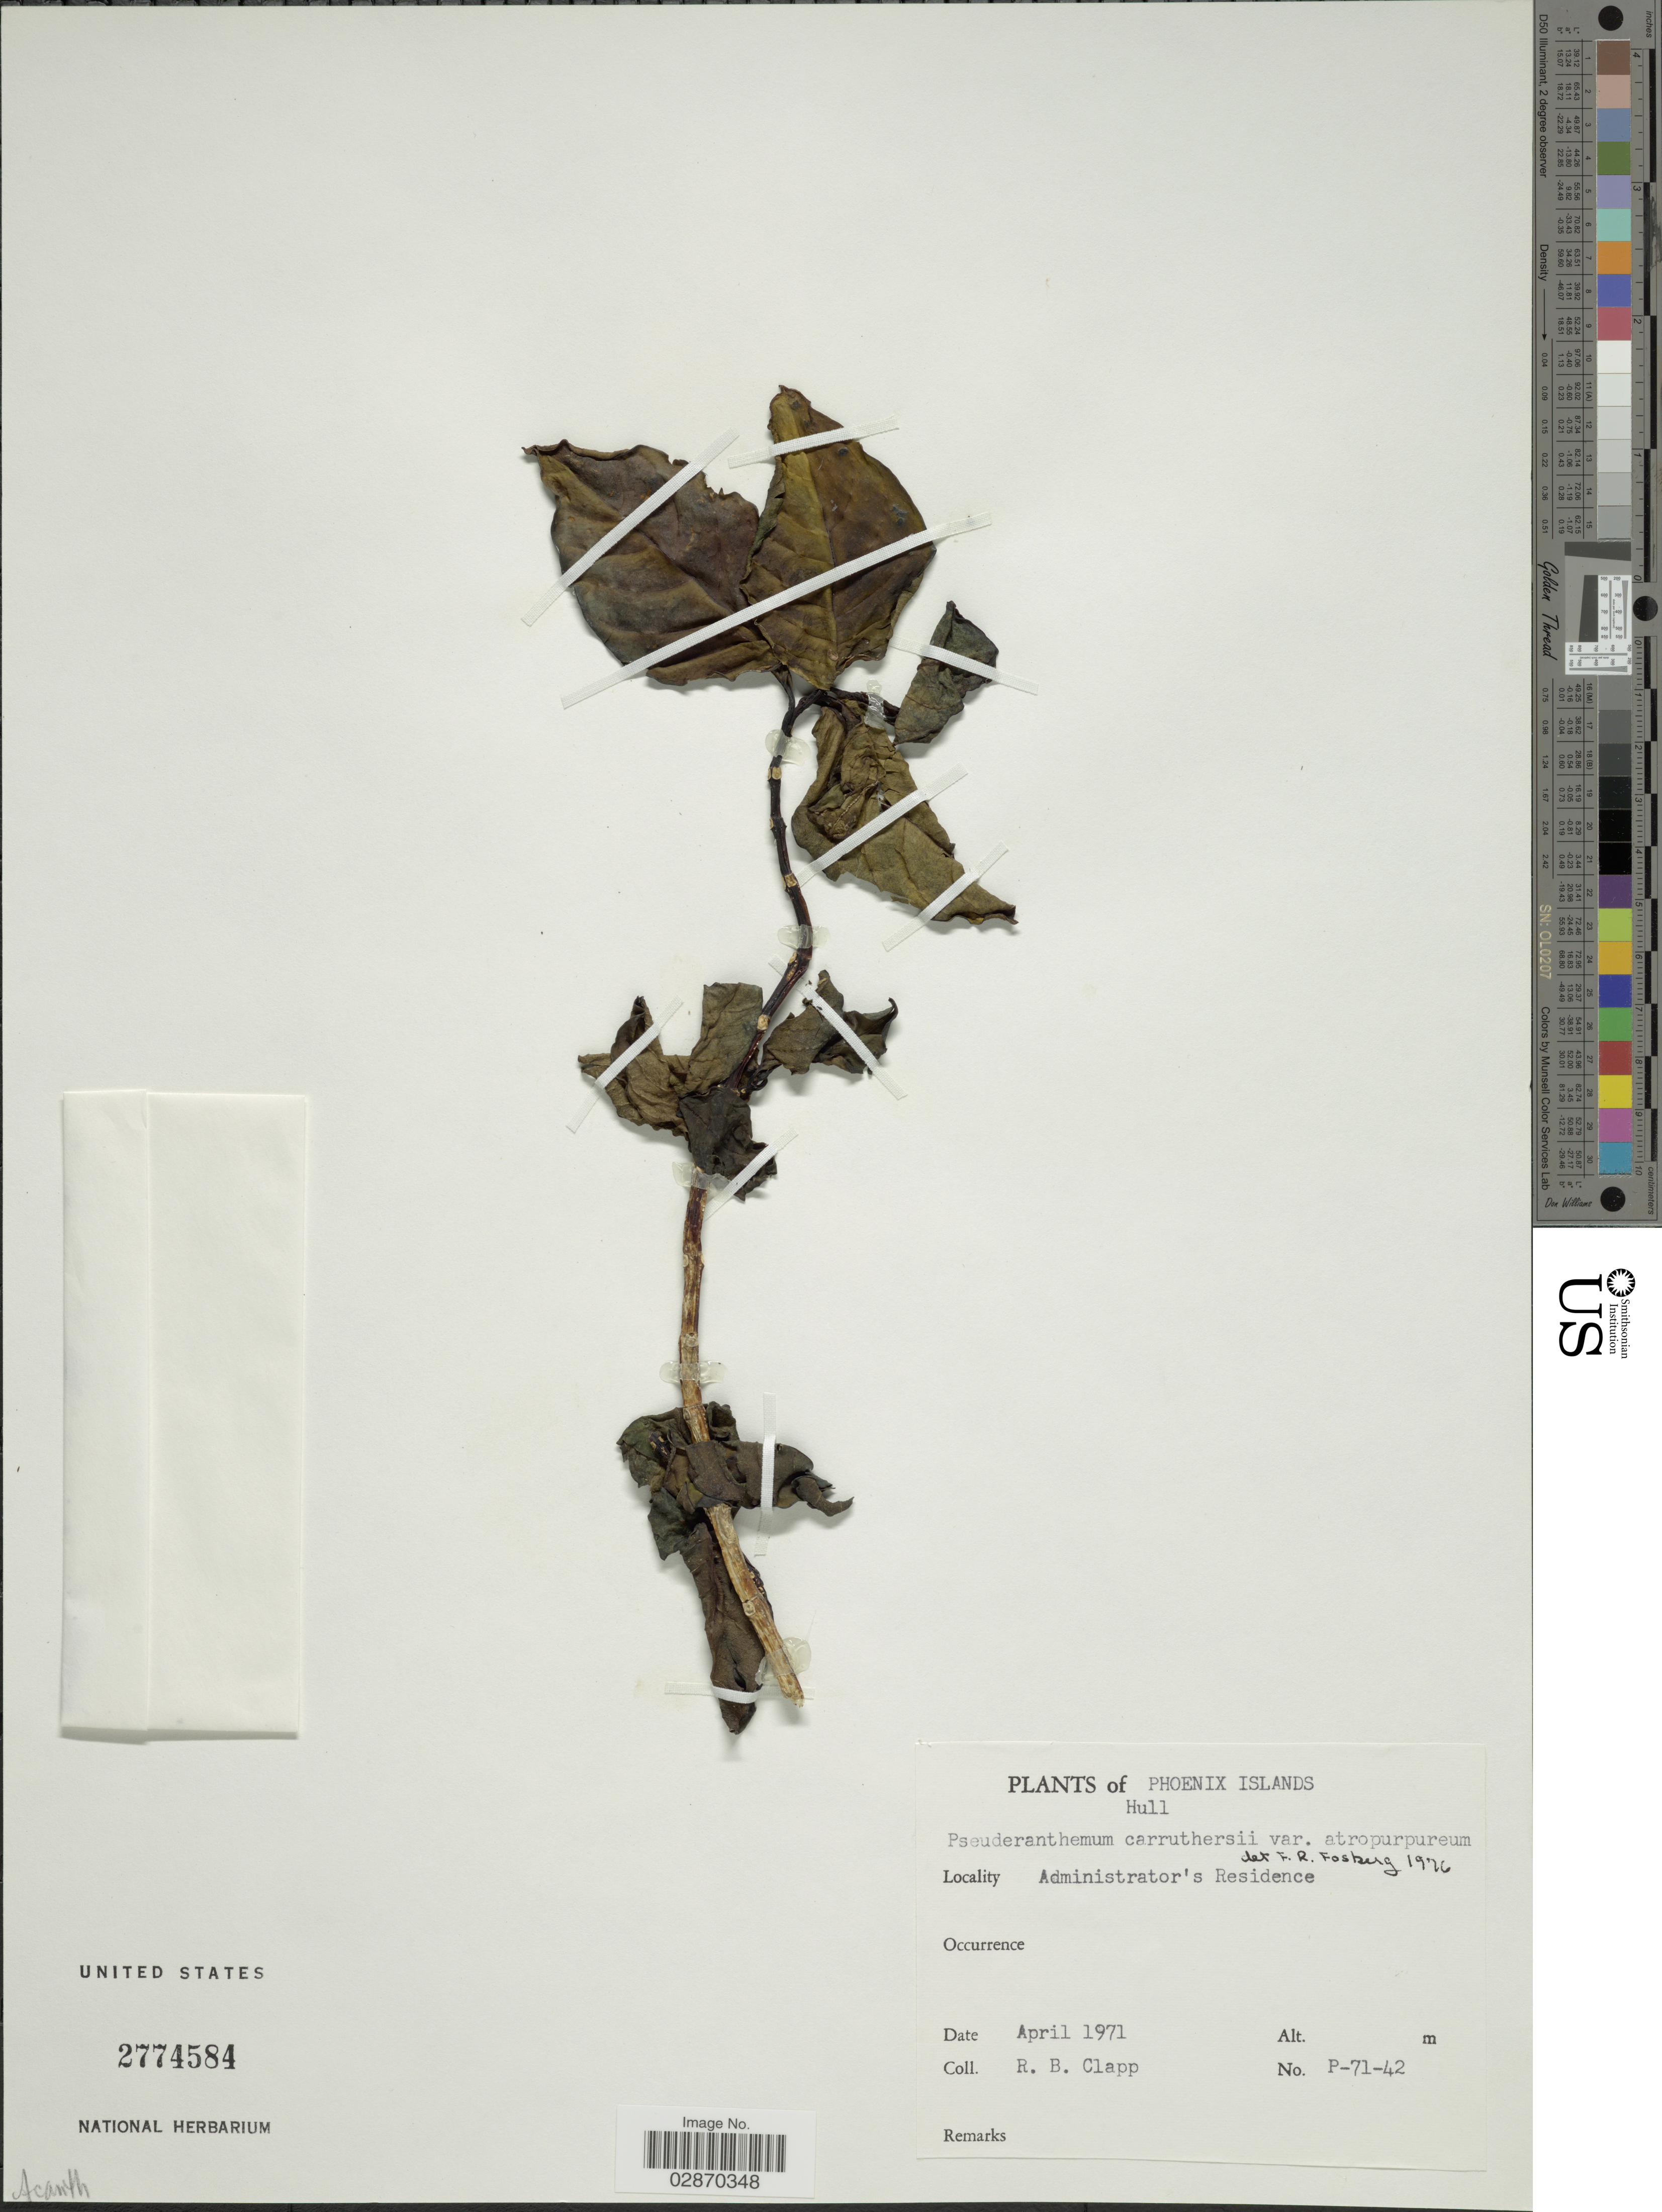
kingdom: Plantae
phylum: Tracheophyta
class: Magnoliopsida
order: Lamiales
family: Acanthaceae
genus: Pseuderanthemum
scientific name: Pseuderanthemum carruthersii var. atropurpureum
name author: (W. Bull) Fosberg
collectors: R. B. Clapp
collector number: P-71-42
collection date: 1971-04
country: Kiribati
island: Orona [Hull] Atoll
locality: Phoenix Islands. Hull. Administrator's Residence.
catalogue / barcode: US 2774584